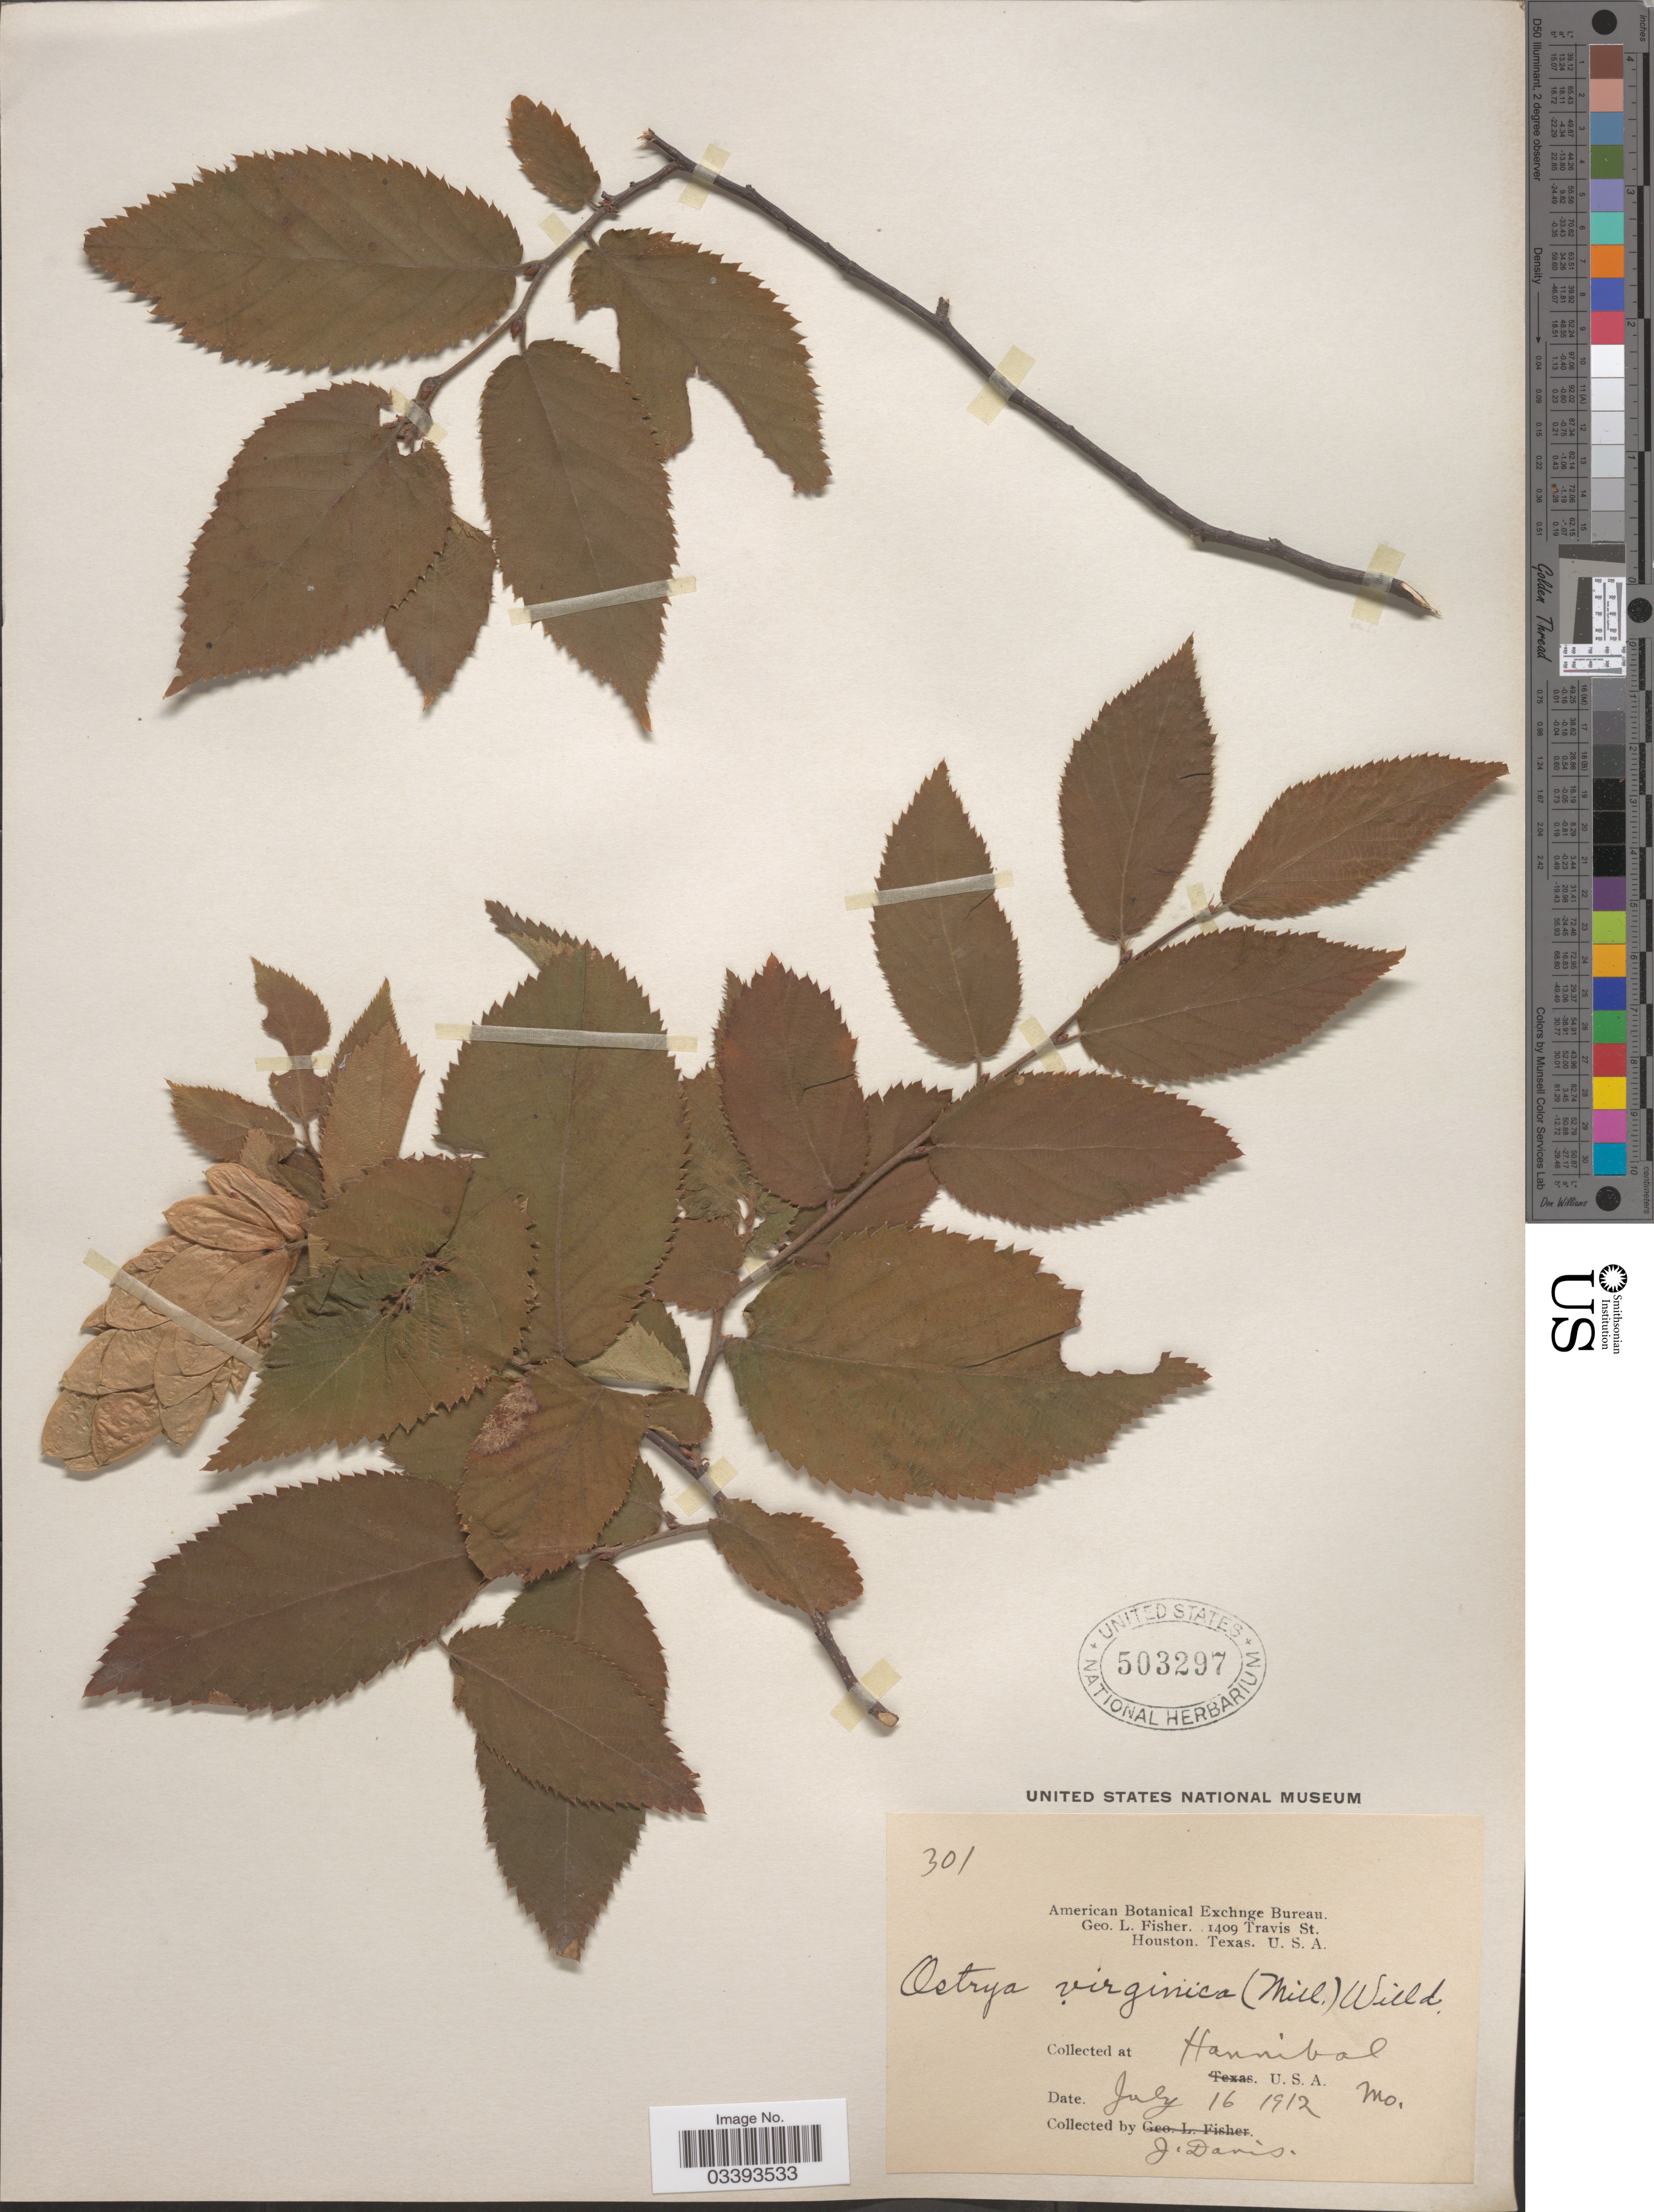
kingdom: Plantae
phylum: Tracheophyta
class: Magnoliopsida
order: Fagales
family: Betulaceae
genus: Ostrya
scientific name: Ostrya virginiana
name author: (Mill.) K. Koch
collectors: J. Davis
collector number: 301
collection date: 1912-07-16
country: United States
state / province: Missouri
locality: Hannibal, U.S.A. Mo.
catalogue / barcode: US 503297